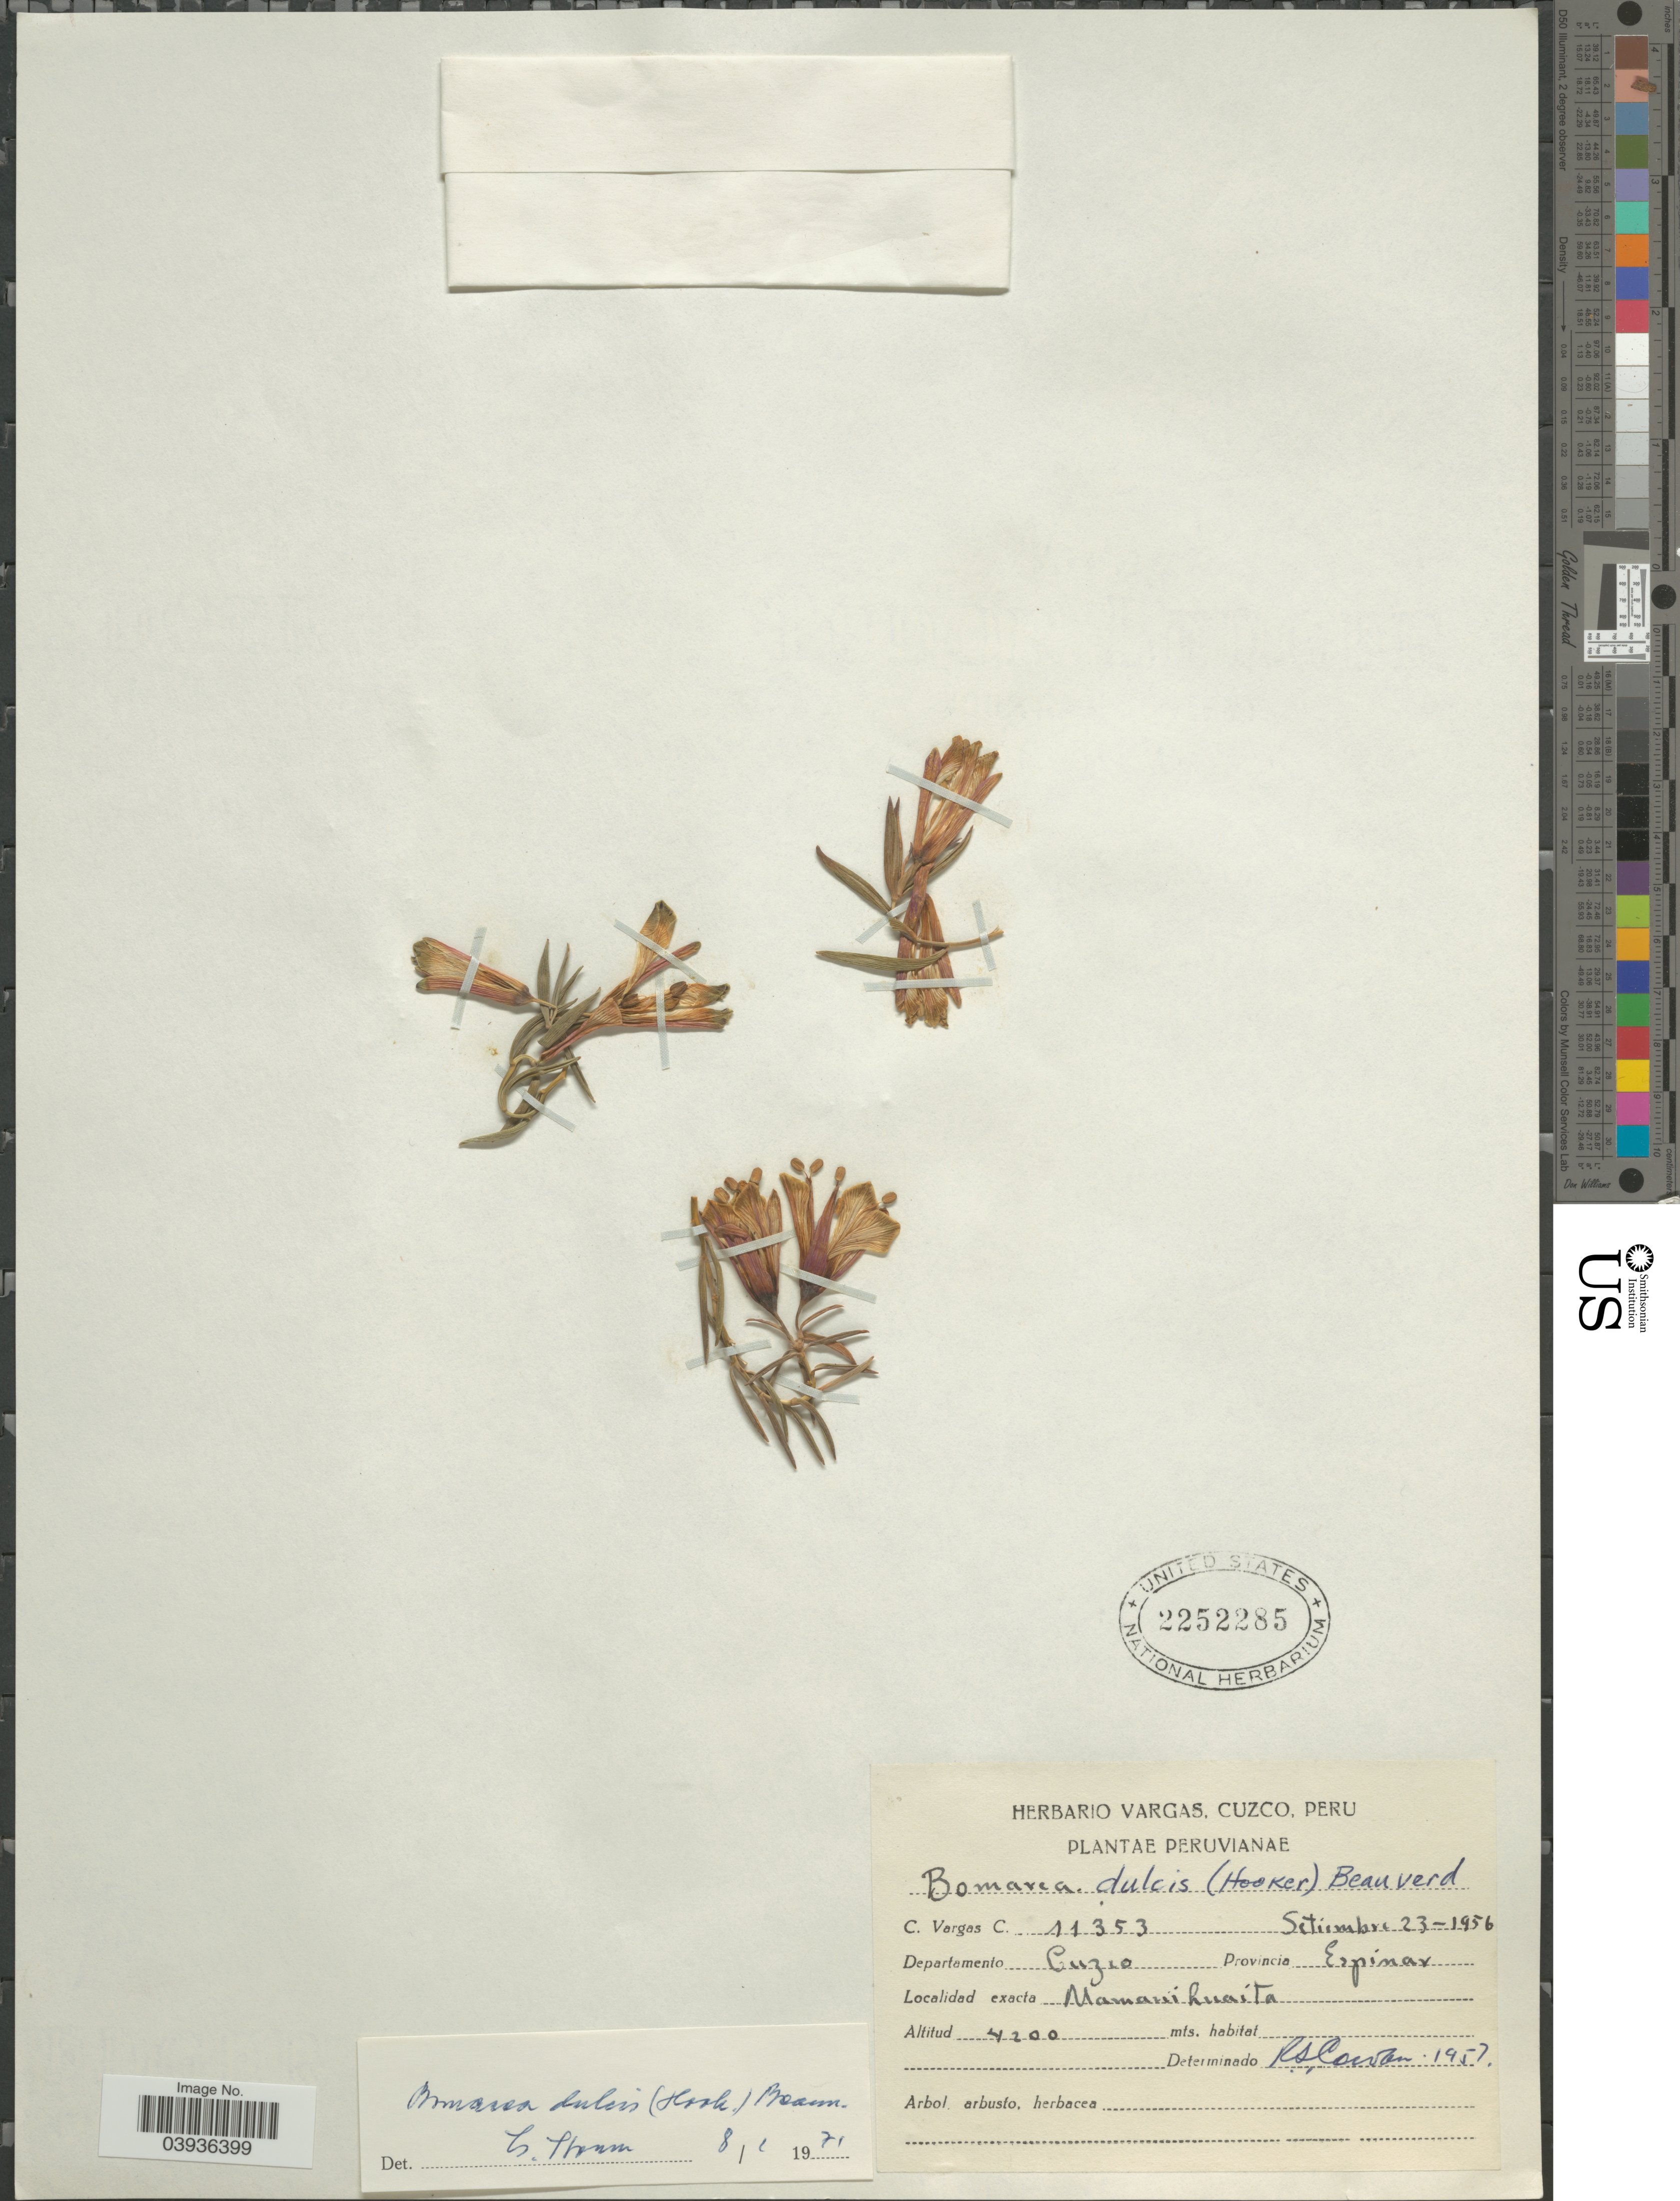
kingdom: Plantae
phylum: Tracheophyta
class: Liliopsida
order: Liliales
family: Alstroemeriaceae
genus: Bomarea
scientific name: Bomarea dulcis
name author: (Hook.) Beauverd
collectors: C. Vargas Calderón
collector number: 1957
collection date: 1956-09-23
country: Peru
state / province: Cusco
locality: Departamento Cuzco Provincia Espinar. Mamanihuaita.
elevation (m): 4200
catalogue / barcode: US 225285